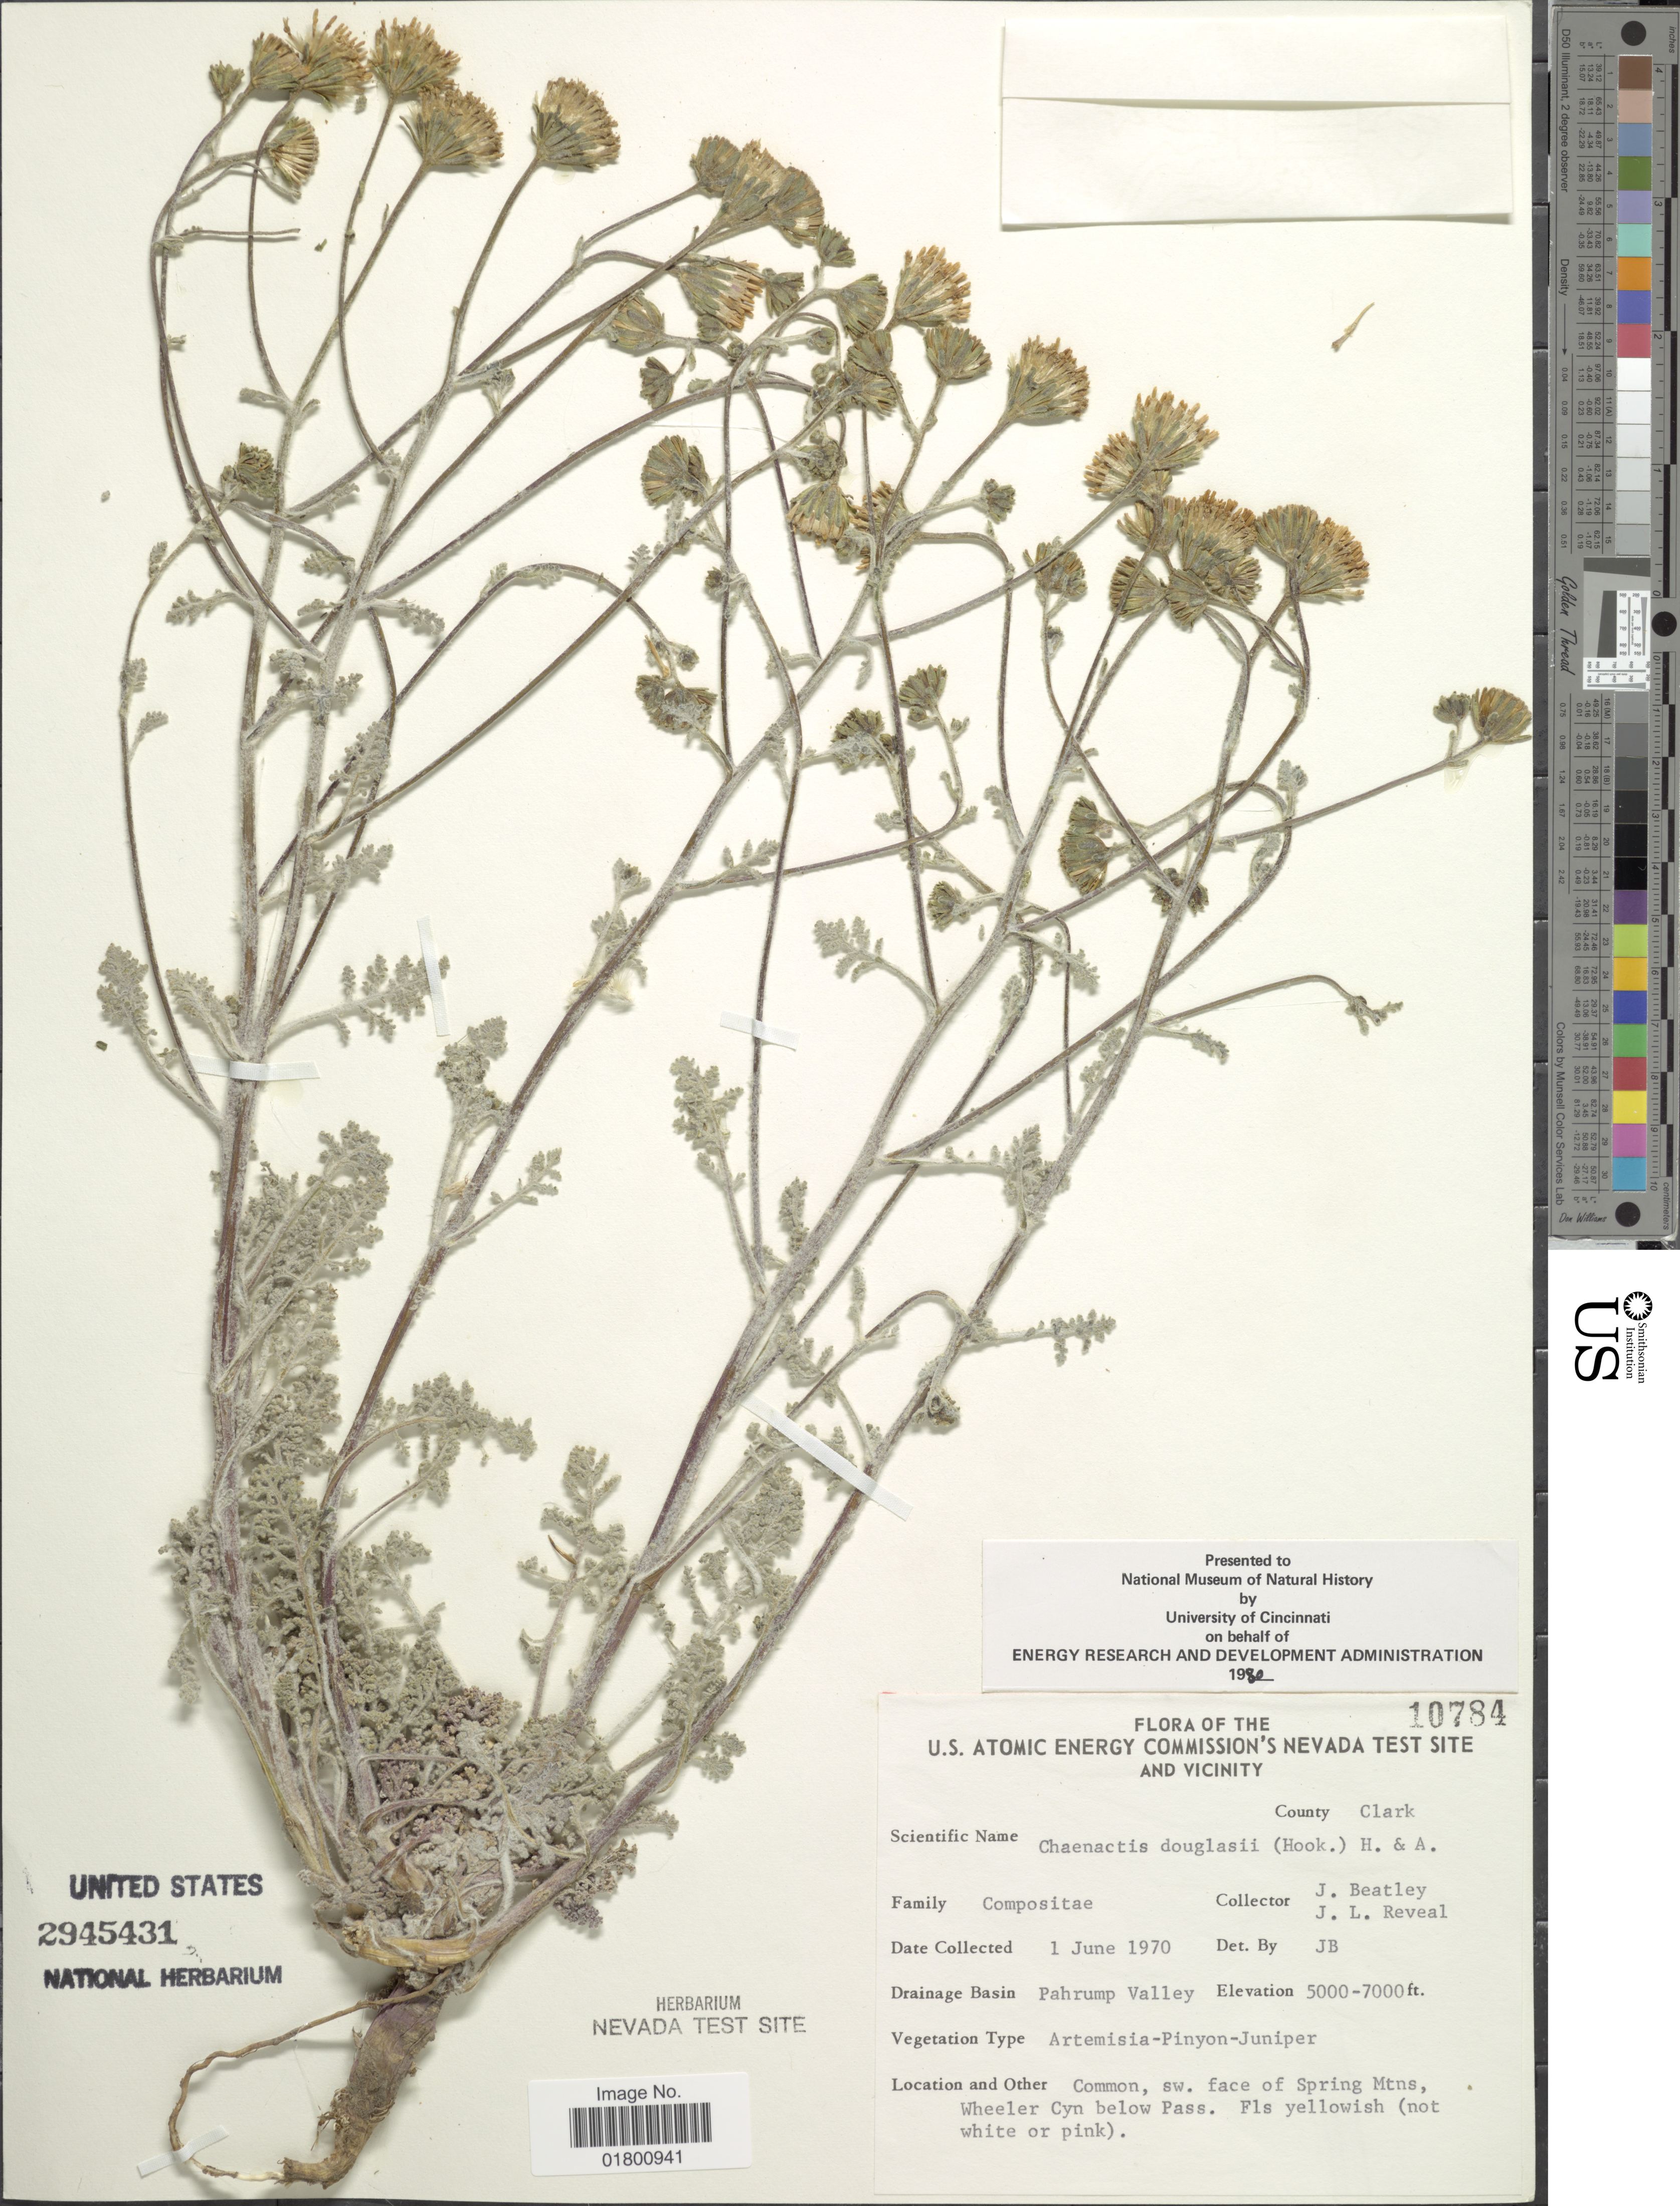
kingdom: Plantae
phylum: Tracheophyta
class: Magnoliopsida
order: Asterales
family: Asteraceae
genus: Chaenactis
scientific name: Chaenactis douglasii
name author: Hook. & Arn.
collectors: J. C. Beatley & J. L. Reveal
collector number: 10784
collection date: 1970-06-01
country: United States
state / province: Nevada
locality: U.S. Atomic Energy Commission's Nevada Test Site and Vicinity, County Clark, Pahrump Valley, sw. face of Spring Mtns, Wheeler Cyn below Pass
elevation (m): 1524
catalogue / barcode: US 2945431